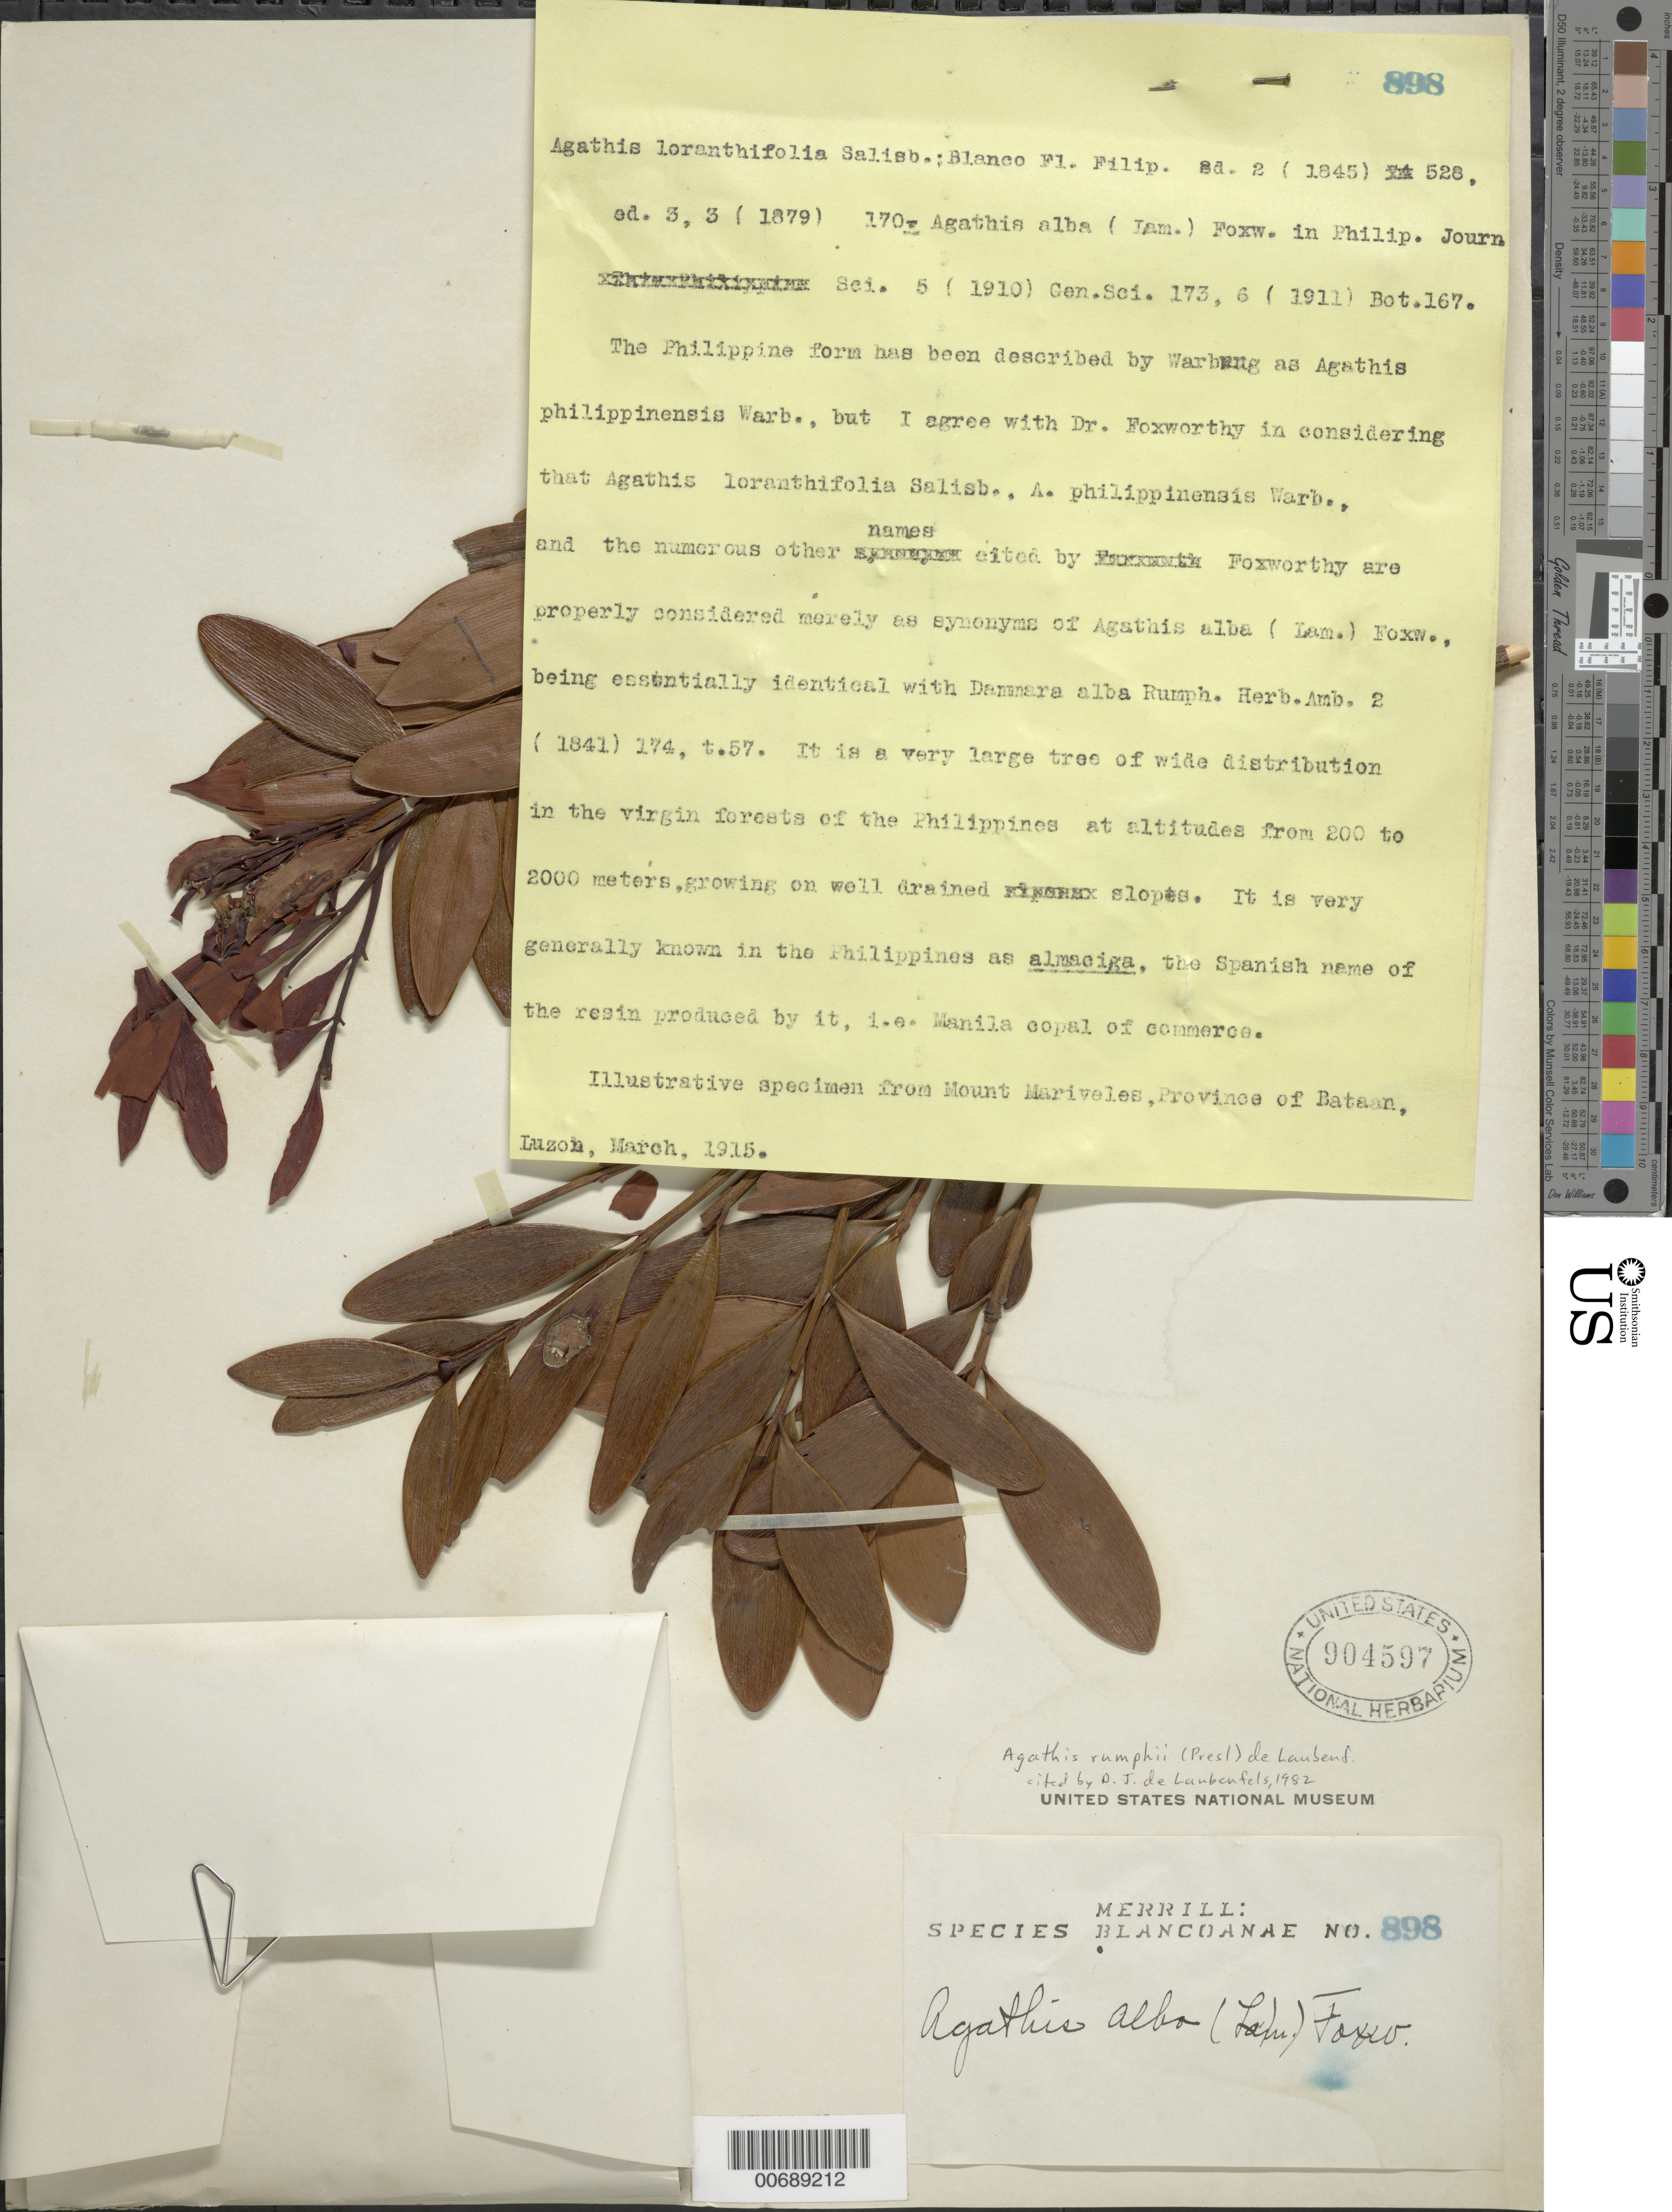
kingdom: Plantae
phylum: Tracheophyta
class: Pinopsida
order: Pinales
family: Araucariaceae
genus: Agathis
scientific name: Agathis rumphii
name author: (C. Presl)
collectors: E. D. Merrill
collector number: Sp. Blancoan. 0898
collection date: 1915-03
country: Philippines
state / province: Central Luzon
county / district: Bataan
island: Luzon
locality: Mount Mariveles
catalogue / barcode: US 904597